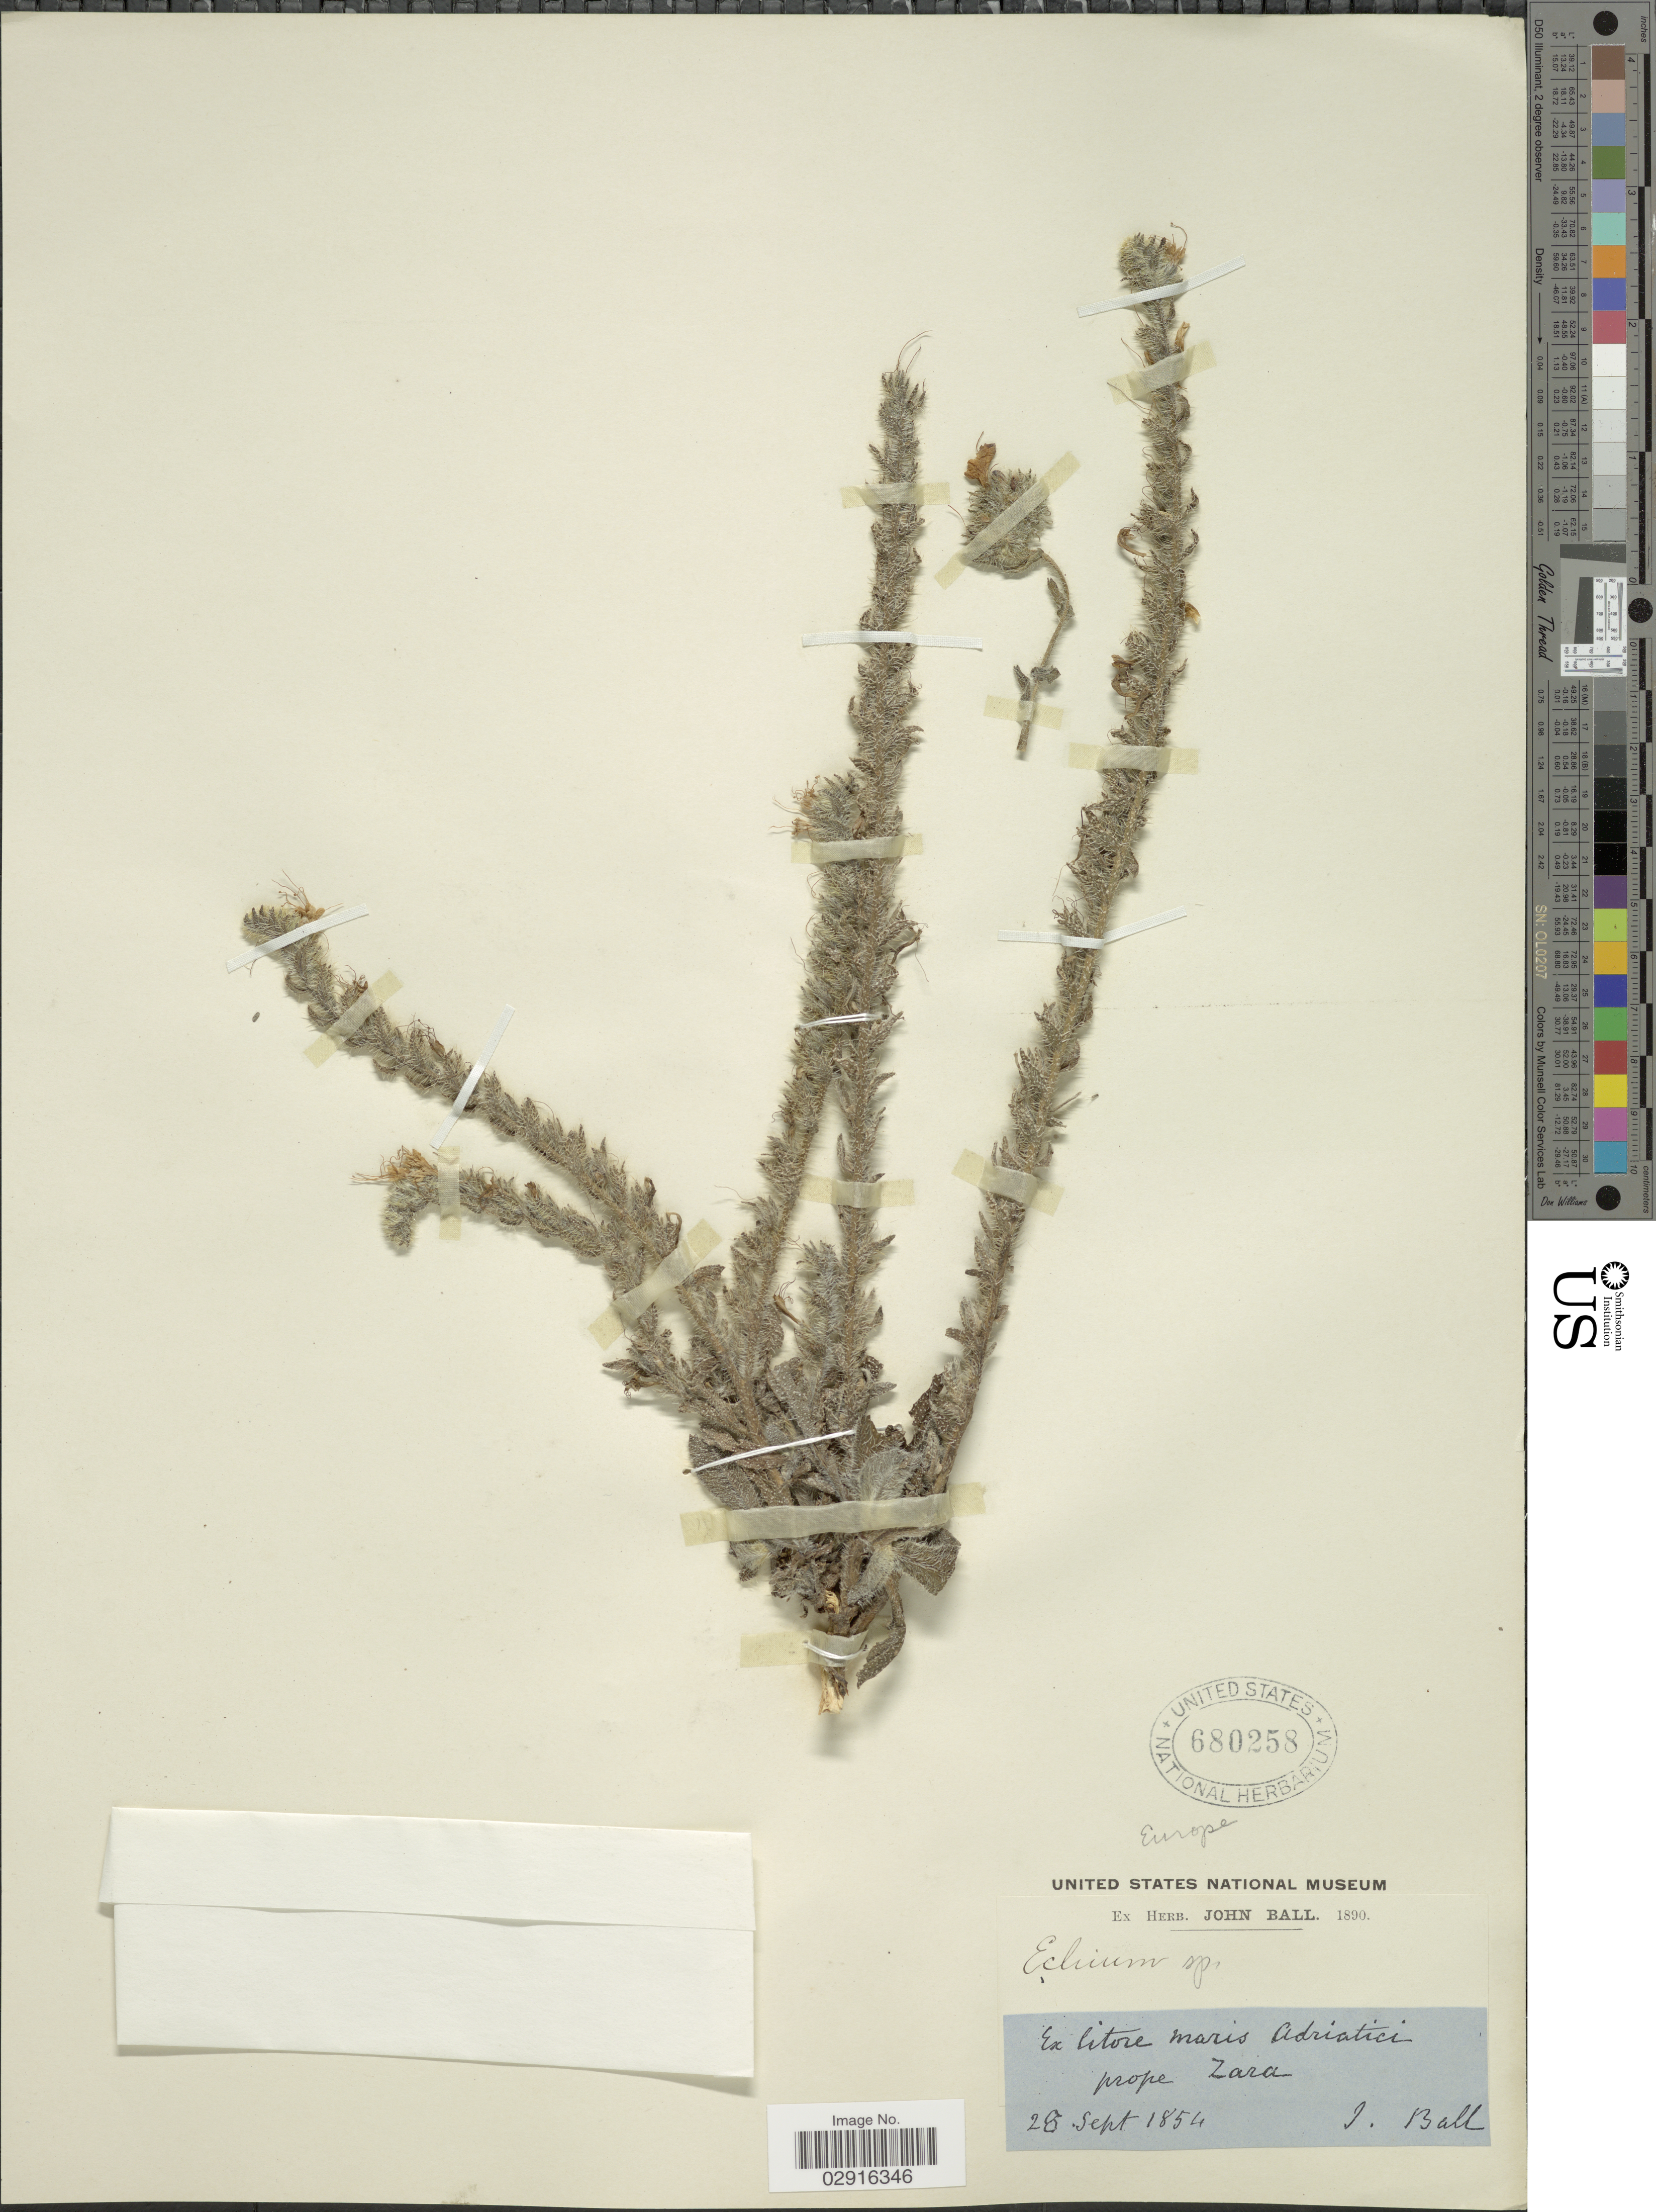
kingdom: Plantae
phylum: Tracheophyta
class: Magnoliopsida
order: Boraginales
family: Boraginaceae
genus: Echium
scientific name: Echium sp.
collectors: J. Ball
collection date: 1854-09-28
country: Croatia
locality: Ex litore maris Adriatici prope Zara.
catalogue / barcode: US 680258